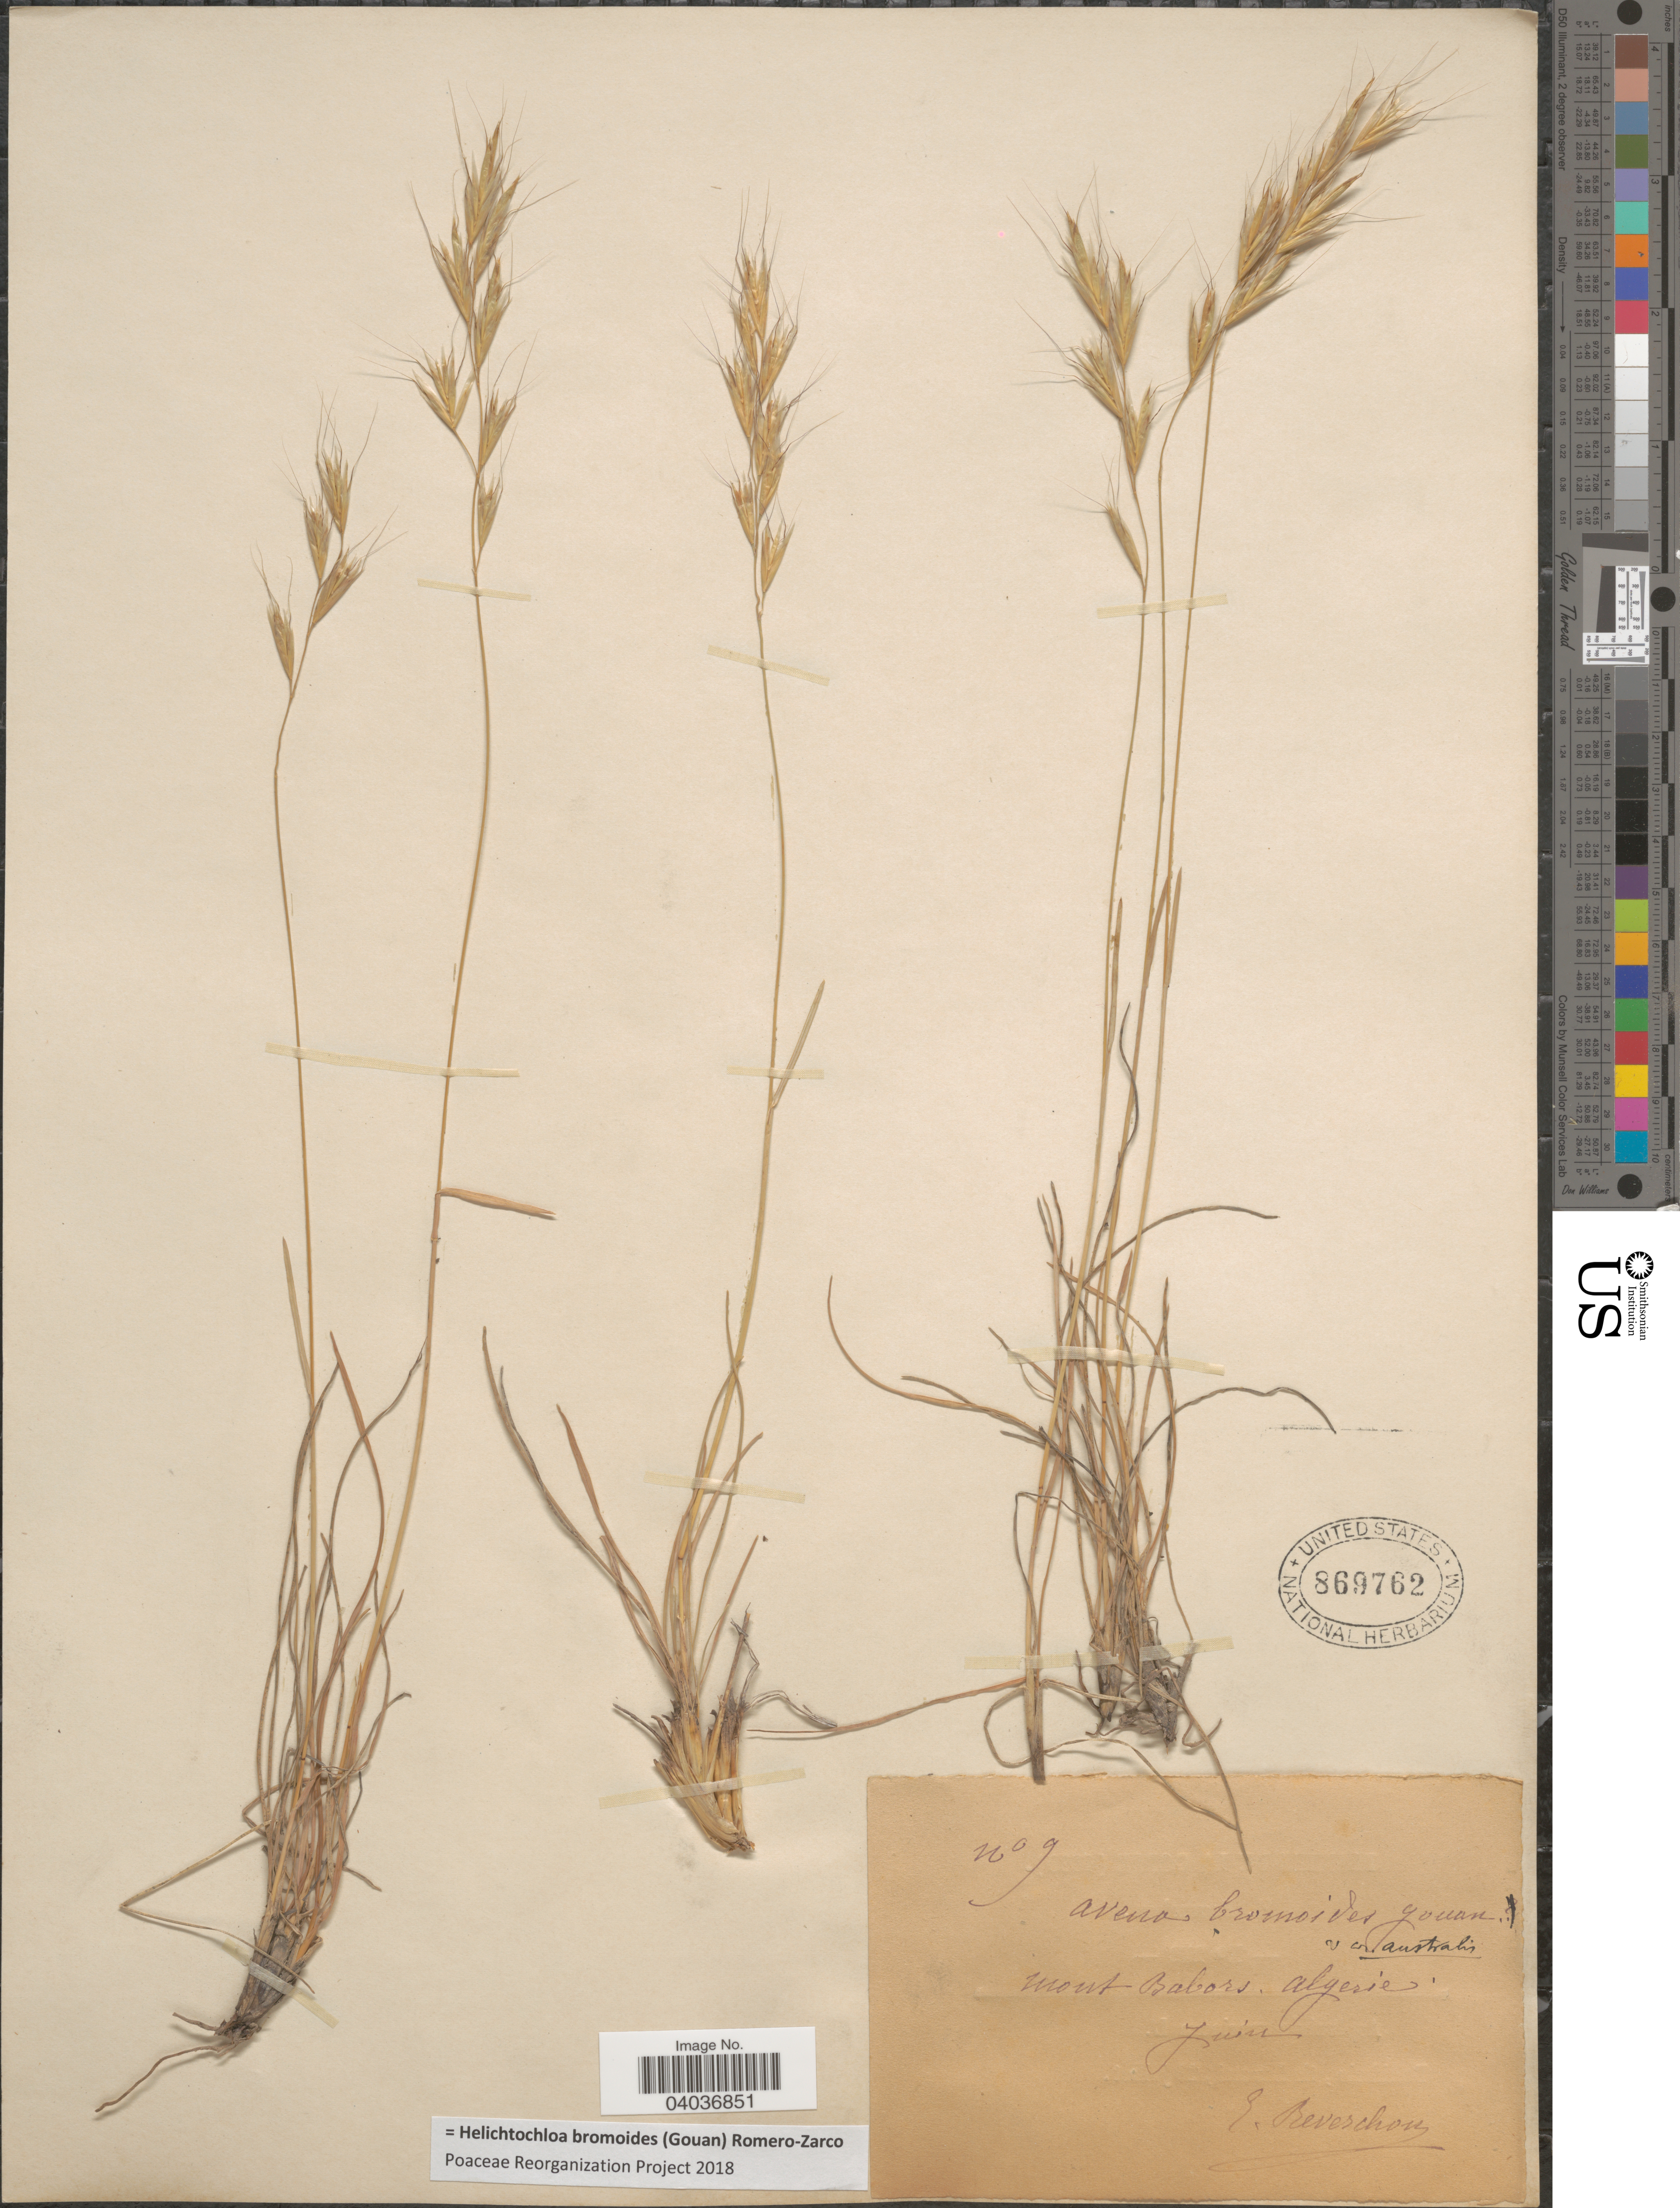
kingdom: Plantae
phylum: Tracheophyta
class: Liliopsida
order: Poales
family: Poaceae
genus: Helictochloa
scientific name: Helictochloa bromoides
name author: (Gouan) Romero-Zarco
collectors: E. Reverchon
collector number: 9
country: Algeria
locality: Mont Babors.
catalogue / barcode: US 869762